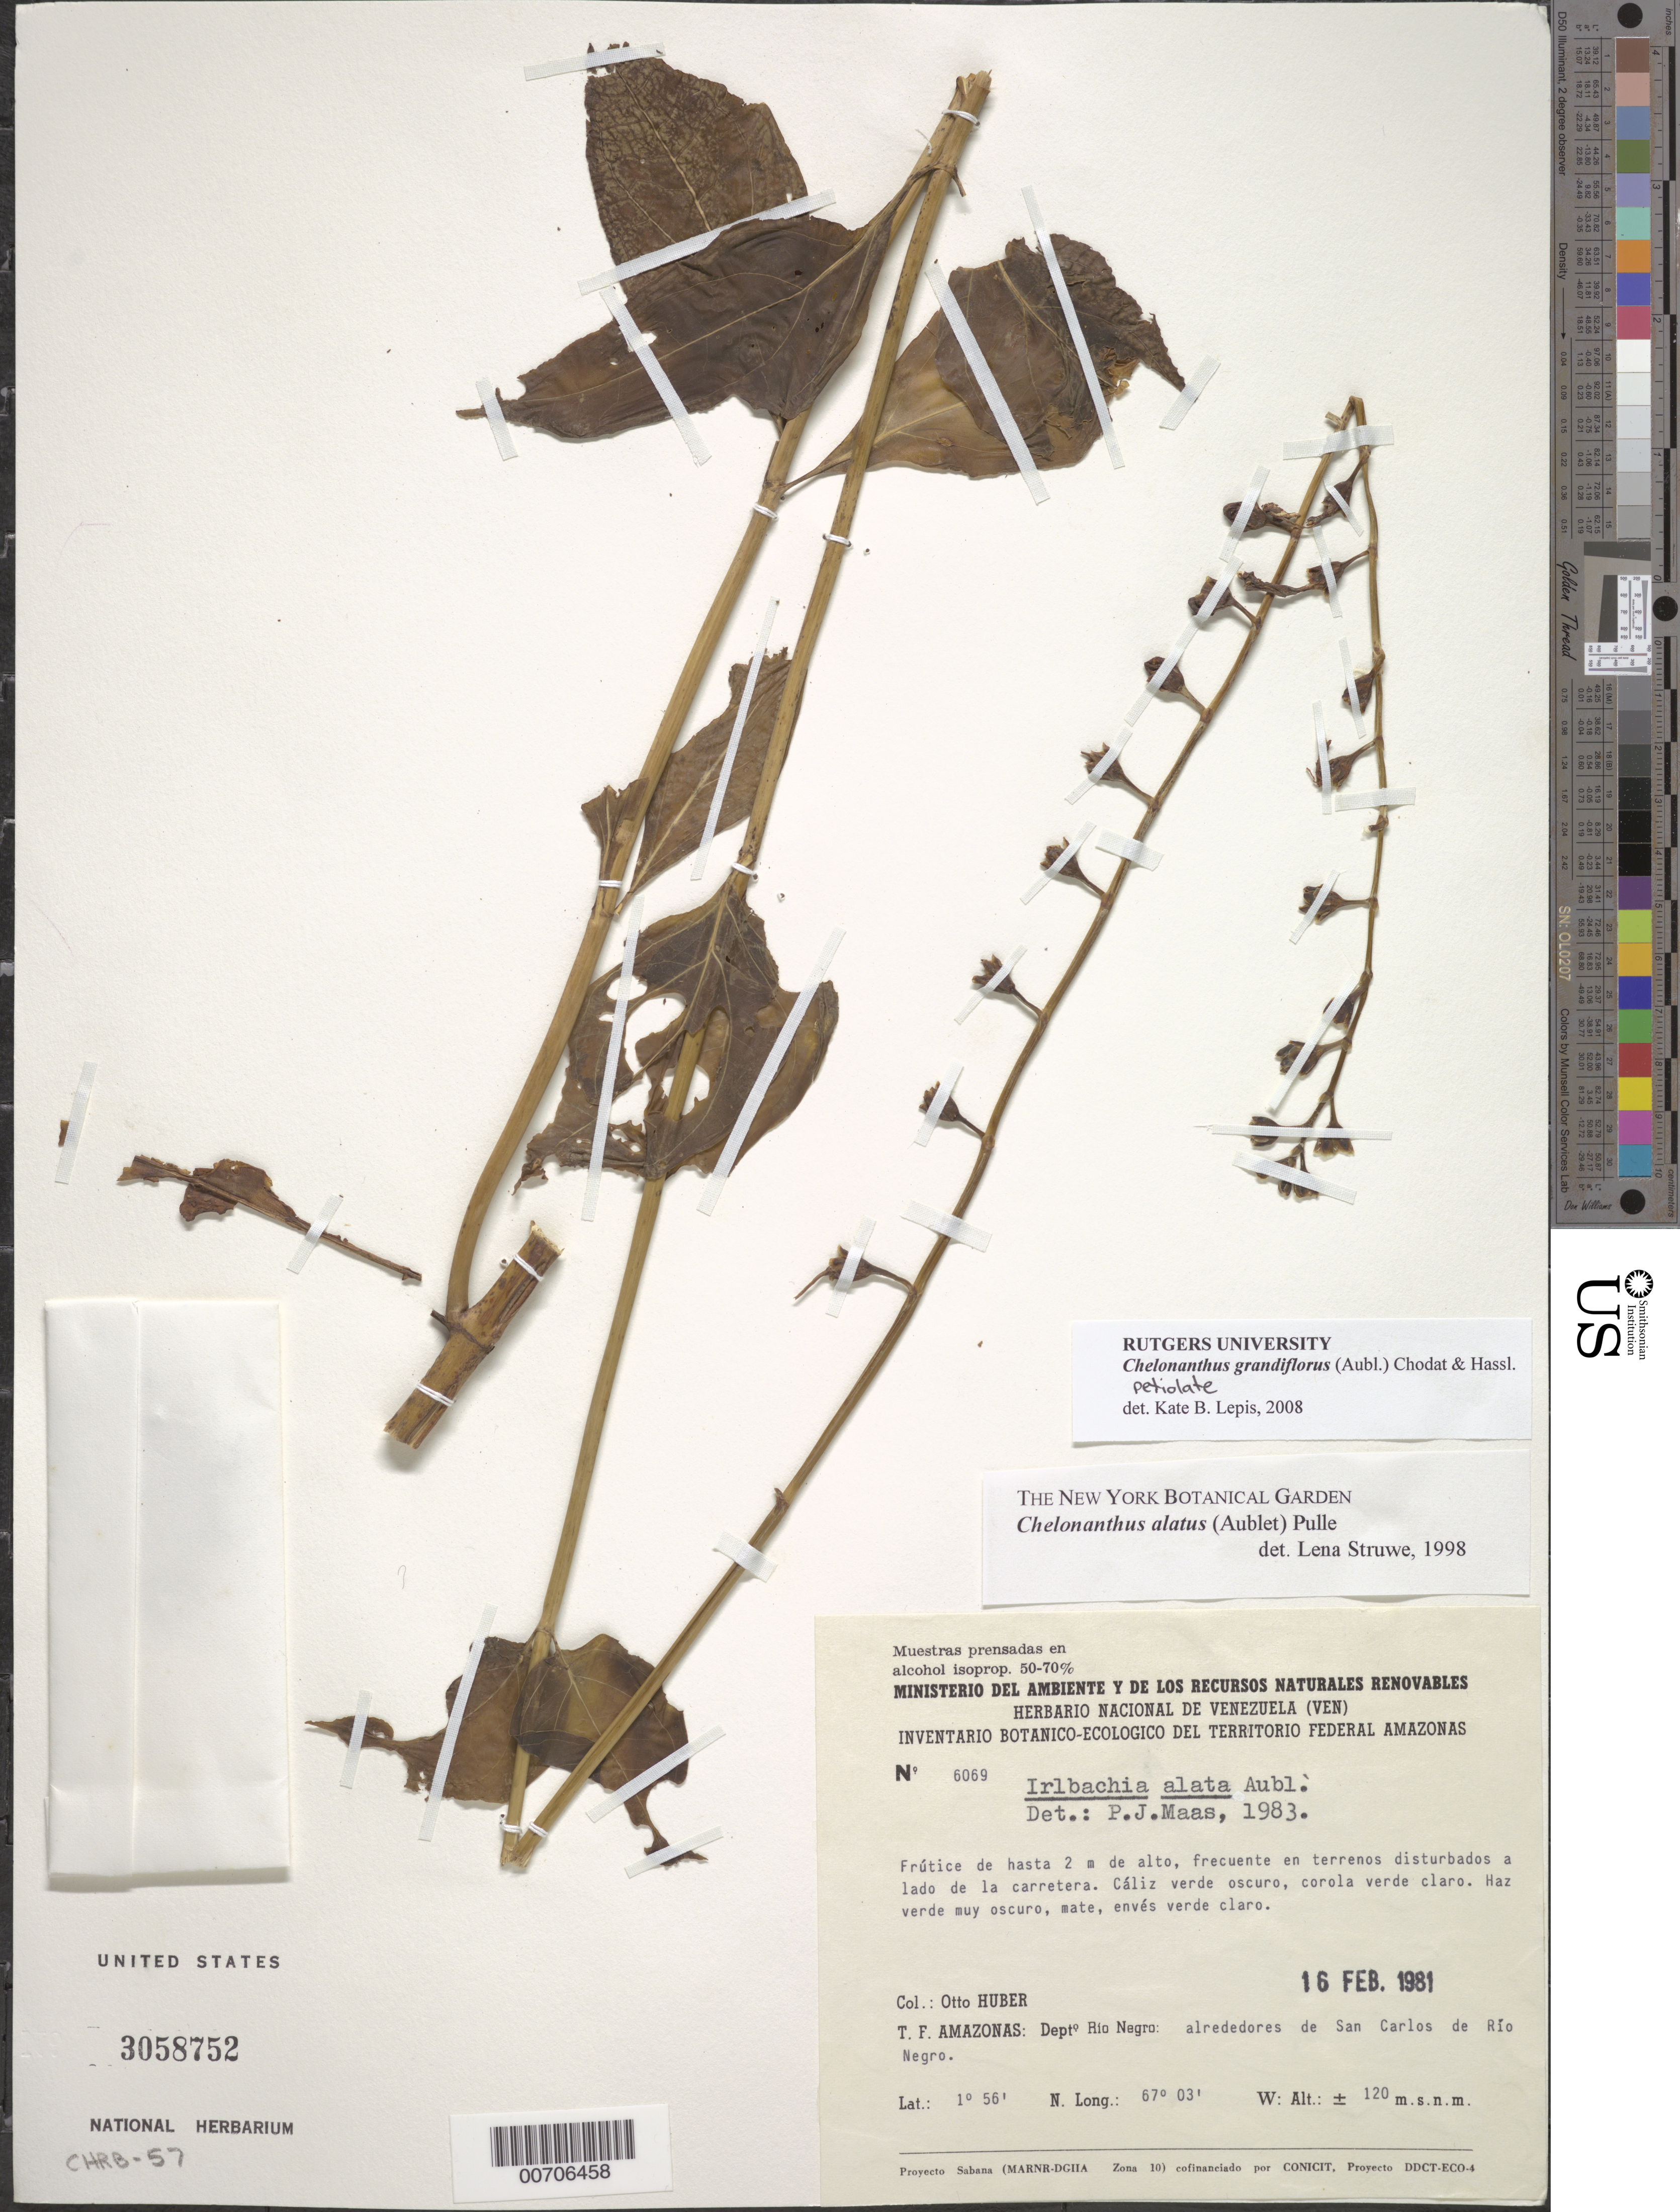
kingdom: Plantae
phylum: Tracheophyta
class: Magnoliopsida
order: Gentianales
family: Gentianaceae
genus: Chelonanthus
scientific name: Chelonanthus grandiflorus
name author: (Aubl.) Chodat & Hassl.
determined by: Lepis, Kate B.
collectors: O. Huber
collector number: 6069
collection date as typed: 16-Feb-81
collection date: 1981-02-16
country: Venezuela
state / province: Amazonas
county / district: Río Negro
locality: San Carlos de Río Negro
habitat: Terrenos disturbados a lado de la carretera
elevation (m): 120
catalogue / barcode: US 3058752